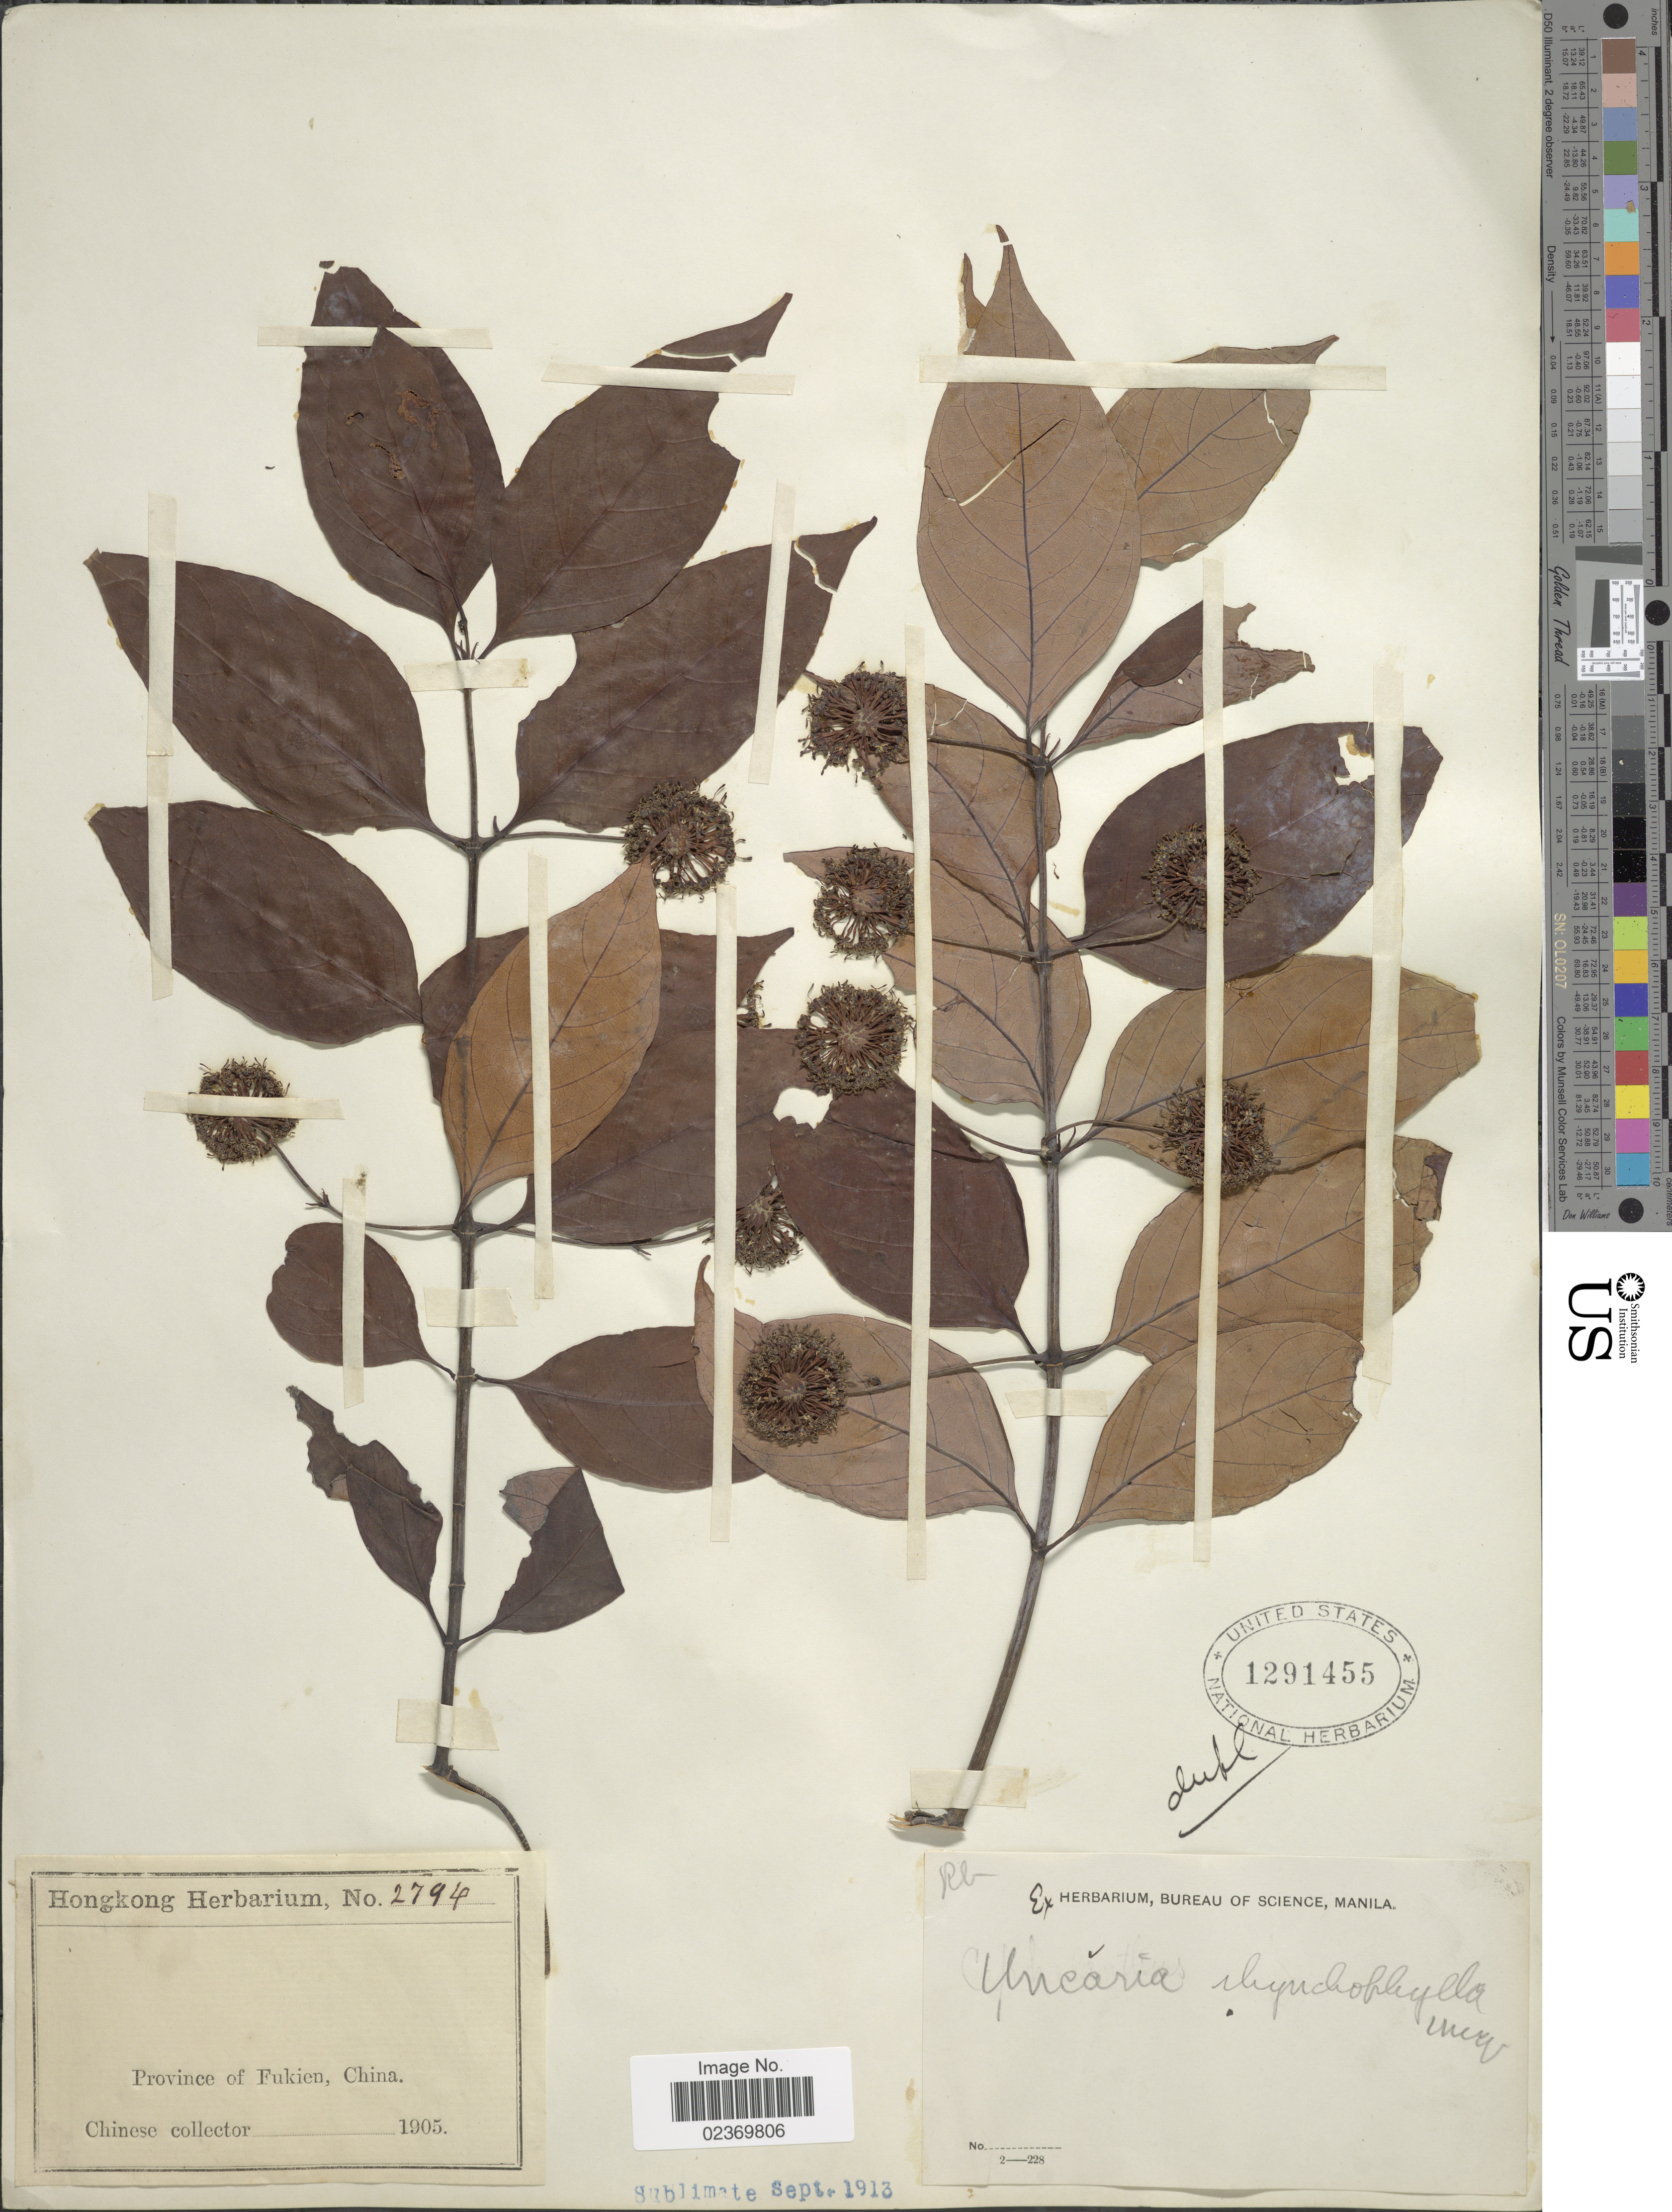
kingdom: Plantae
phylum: Tracheophyta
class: Magnoliopsida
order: Gentianales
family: Rubiaceae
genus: Uncaria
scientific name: Uncaria rhynchophylla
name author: (Miq.) Miq. ex Havil.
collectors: Ex herb. Hong Kong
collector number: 2794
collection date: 1905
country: China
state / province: Fujian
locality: Province of Fukien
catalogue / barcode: US 1291455